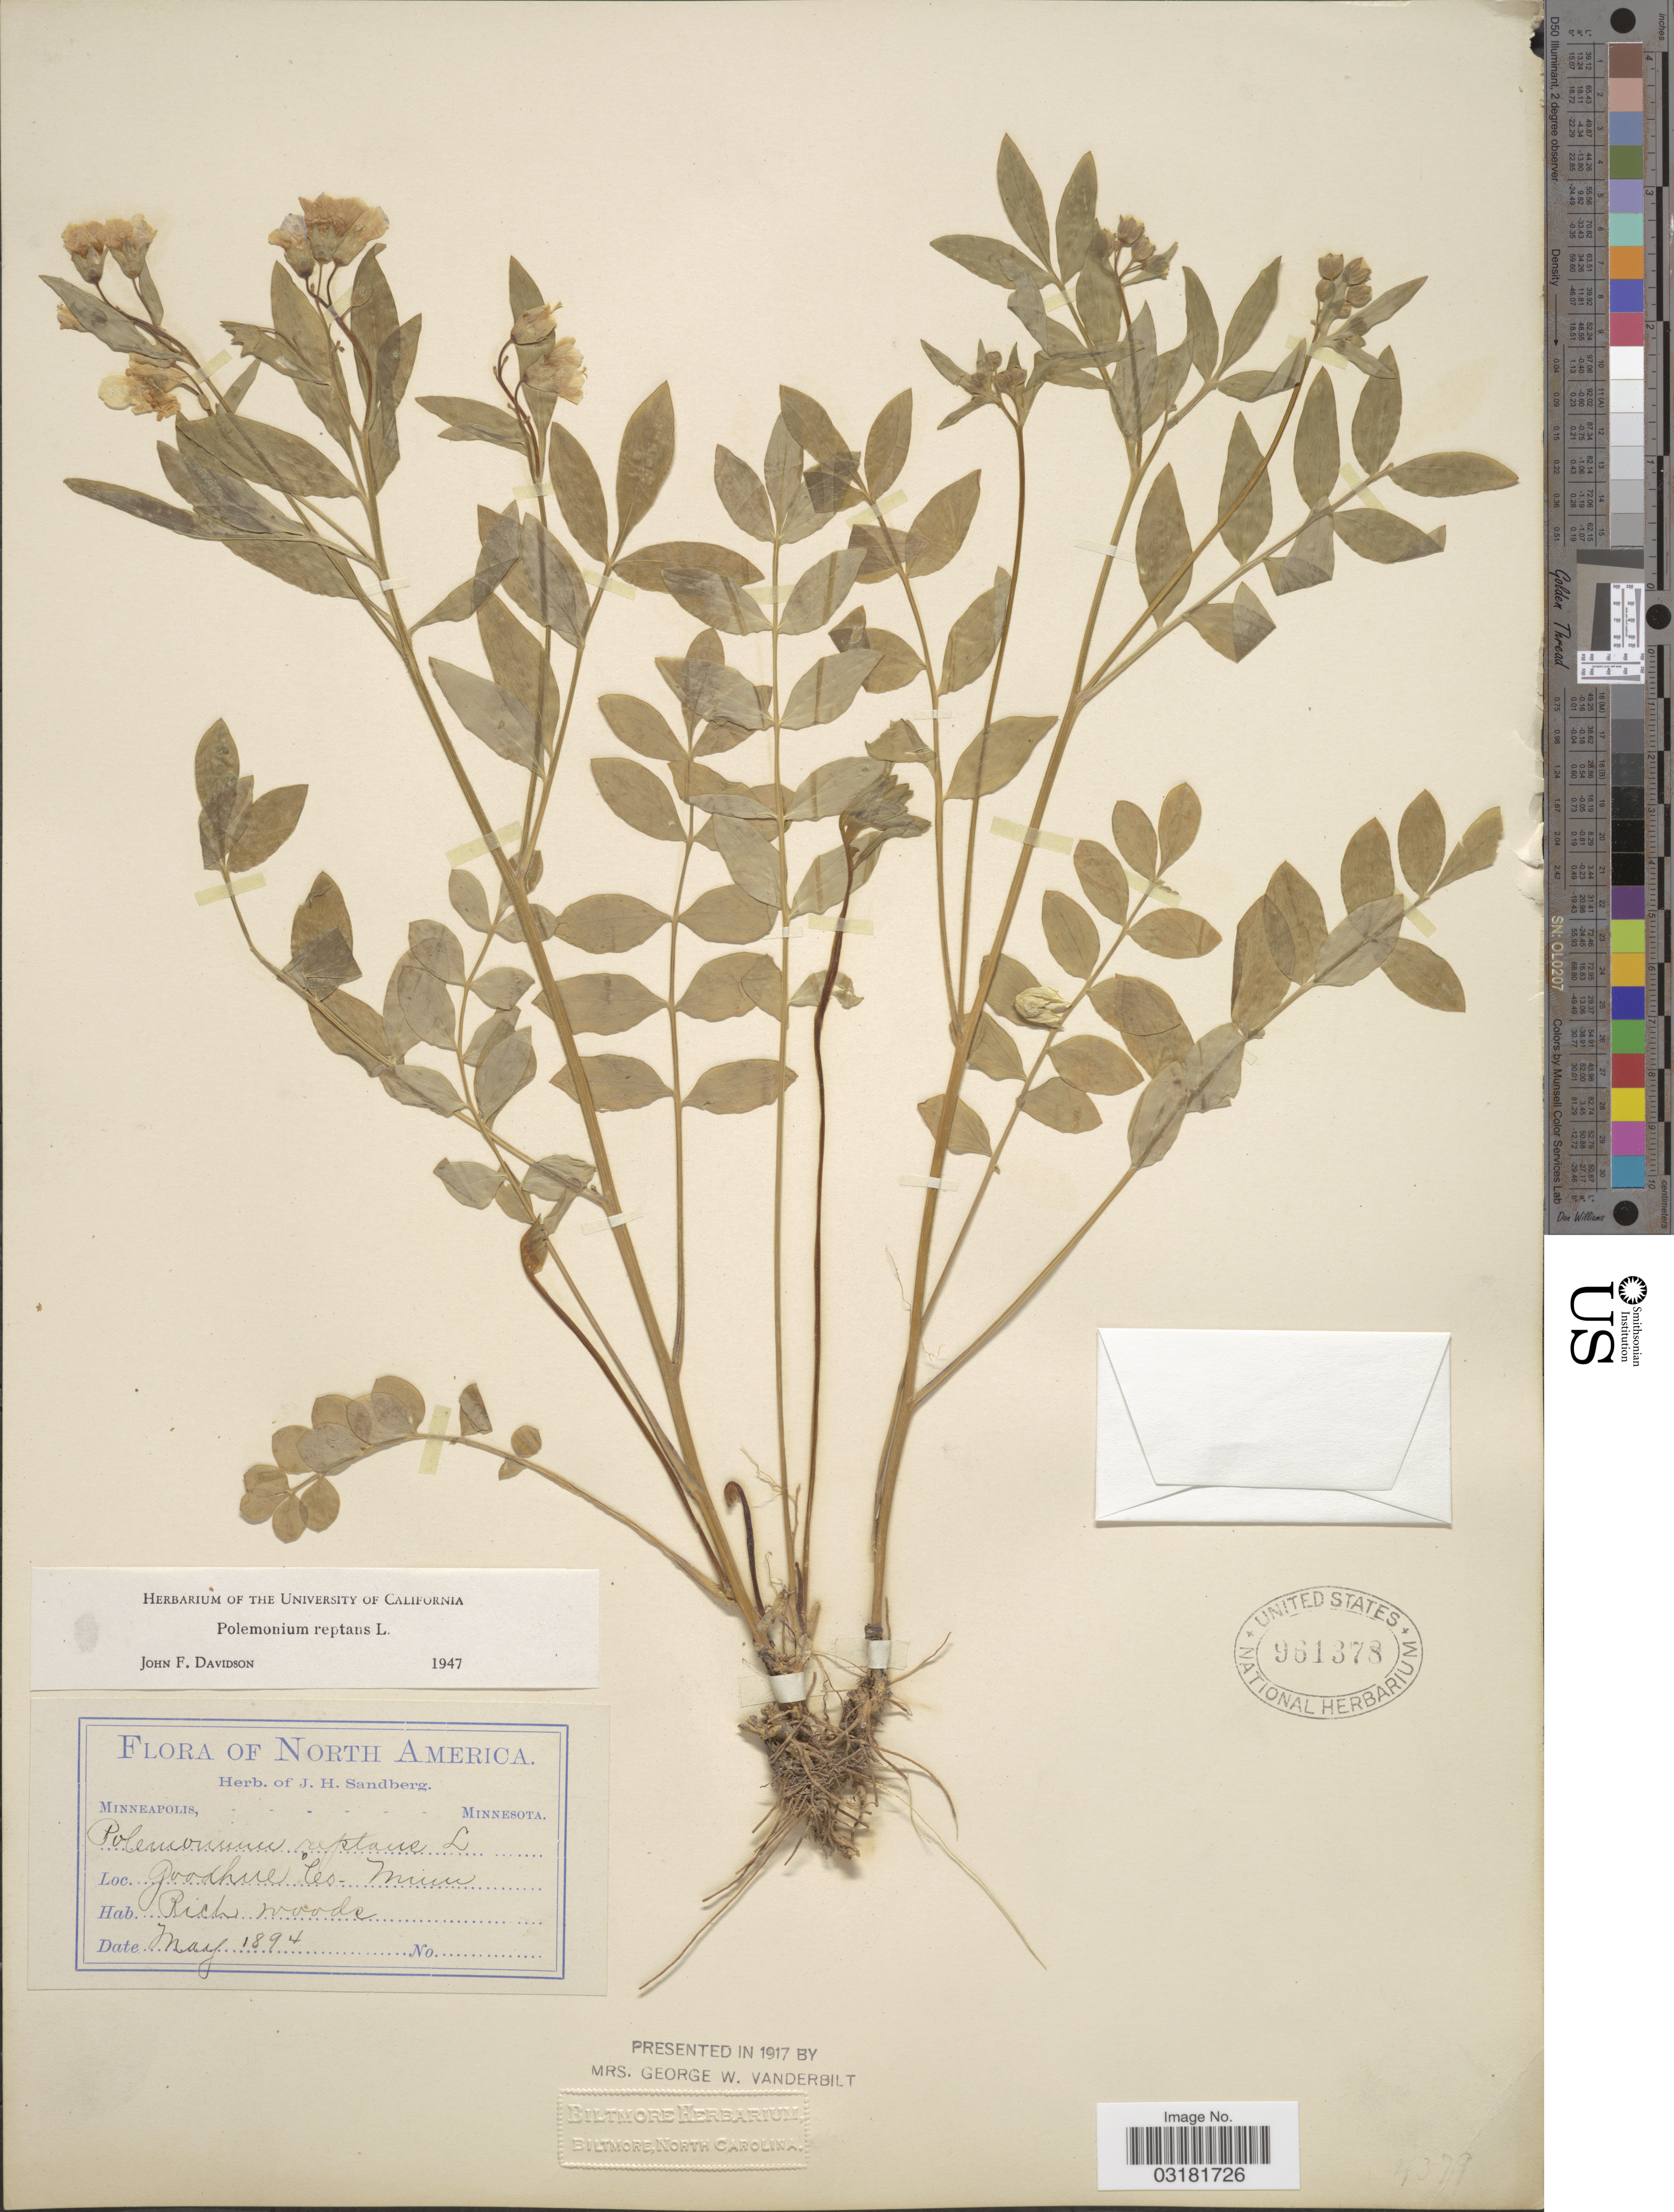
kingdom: Plantae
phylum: Tracheophyta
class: Magnoliopsida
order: Ericales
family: Polemoniaceae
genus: Polemonium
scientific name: Polemonium reptans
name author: L.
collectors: ex. herb. J. H. Sandberg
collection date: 1894-05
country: United States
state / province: Minnesota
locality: Goodhue Co. Minn.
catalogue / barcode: US 961378